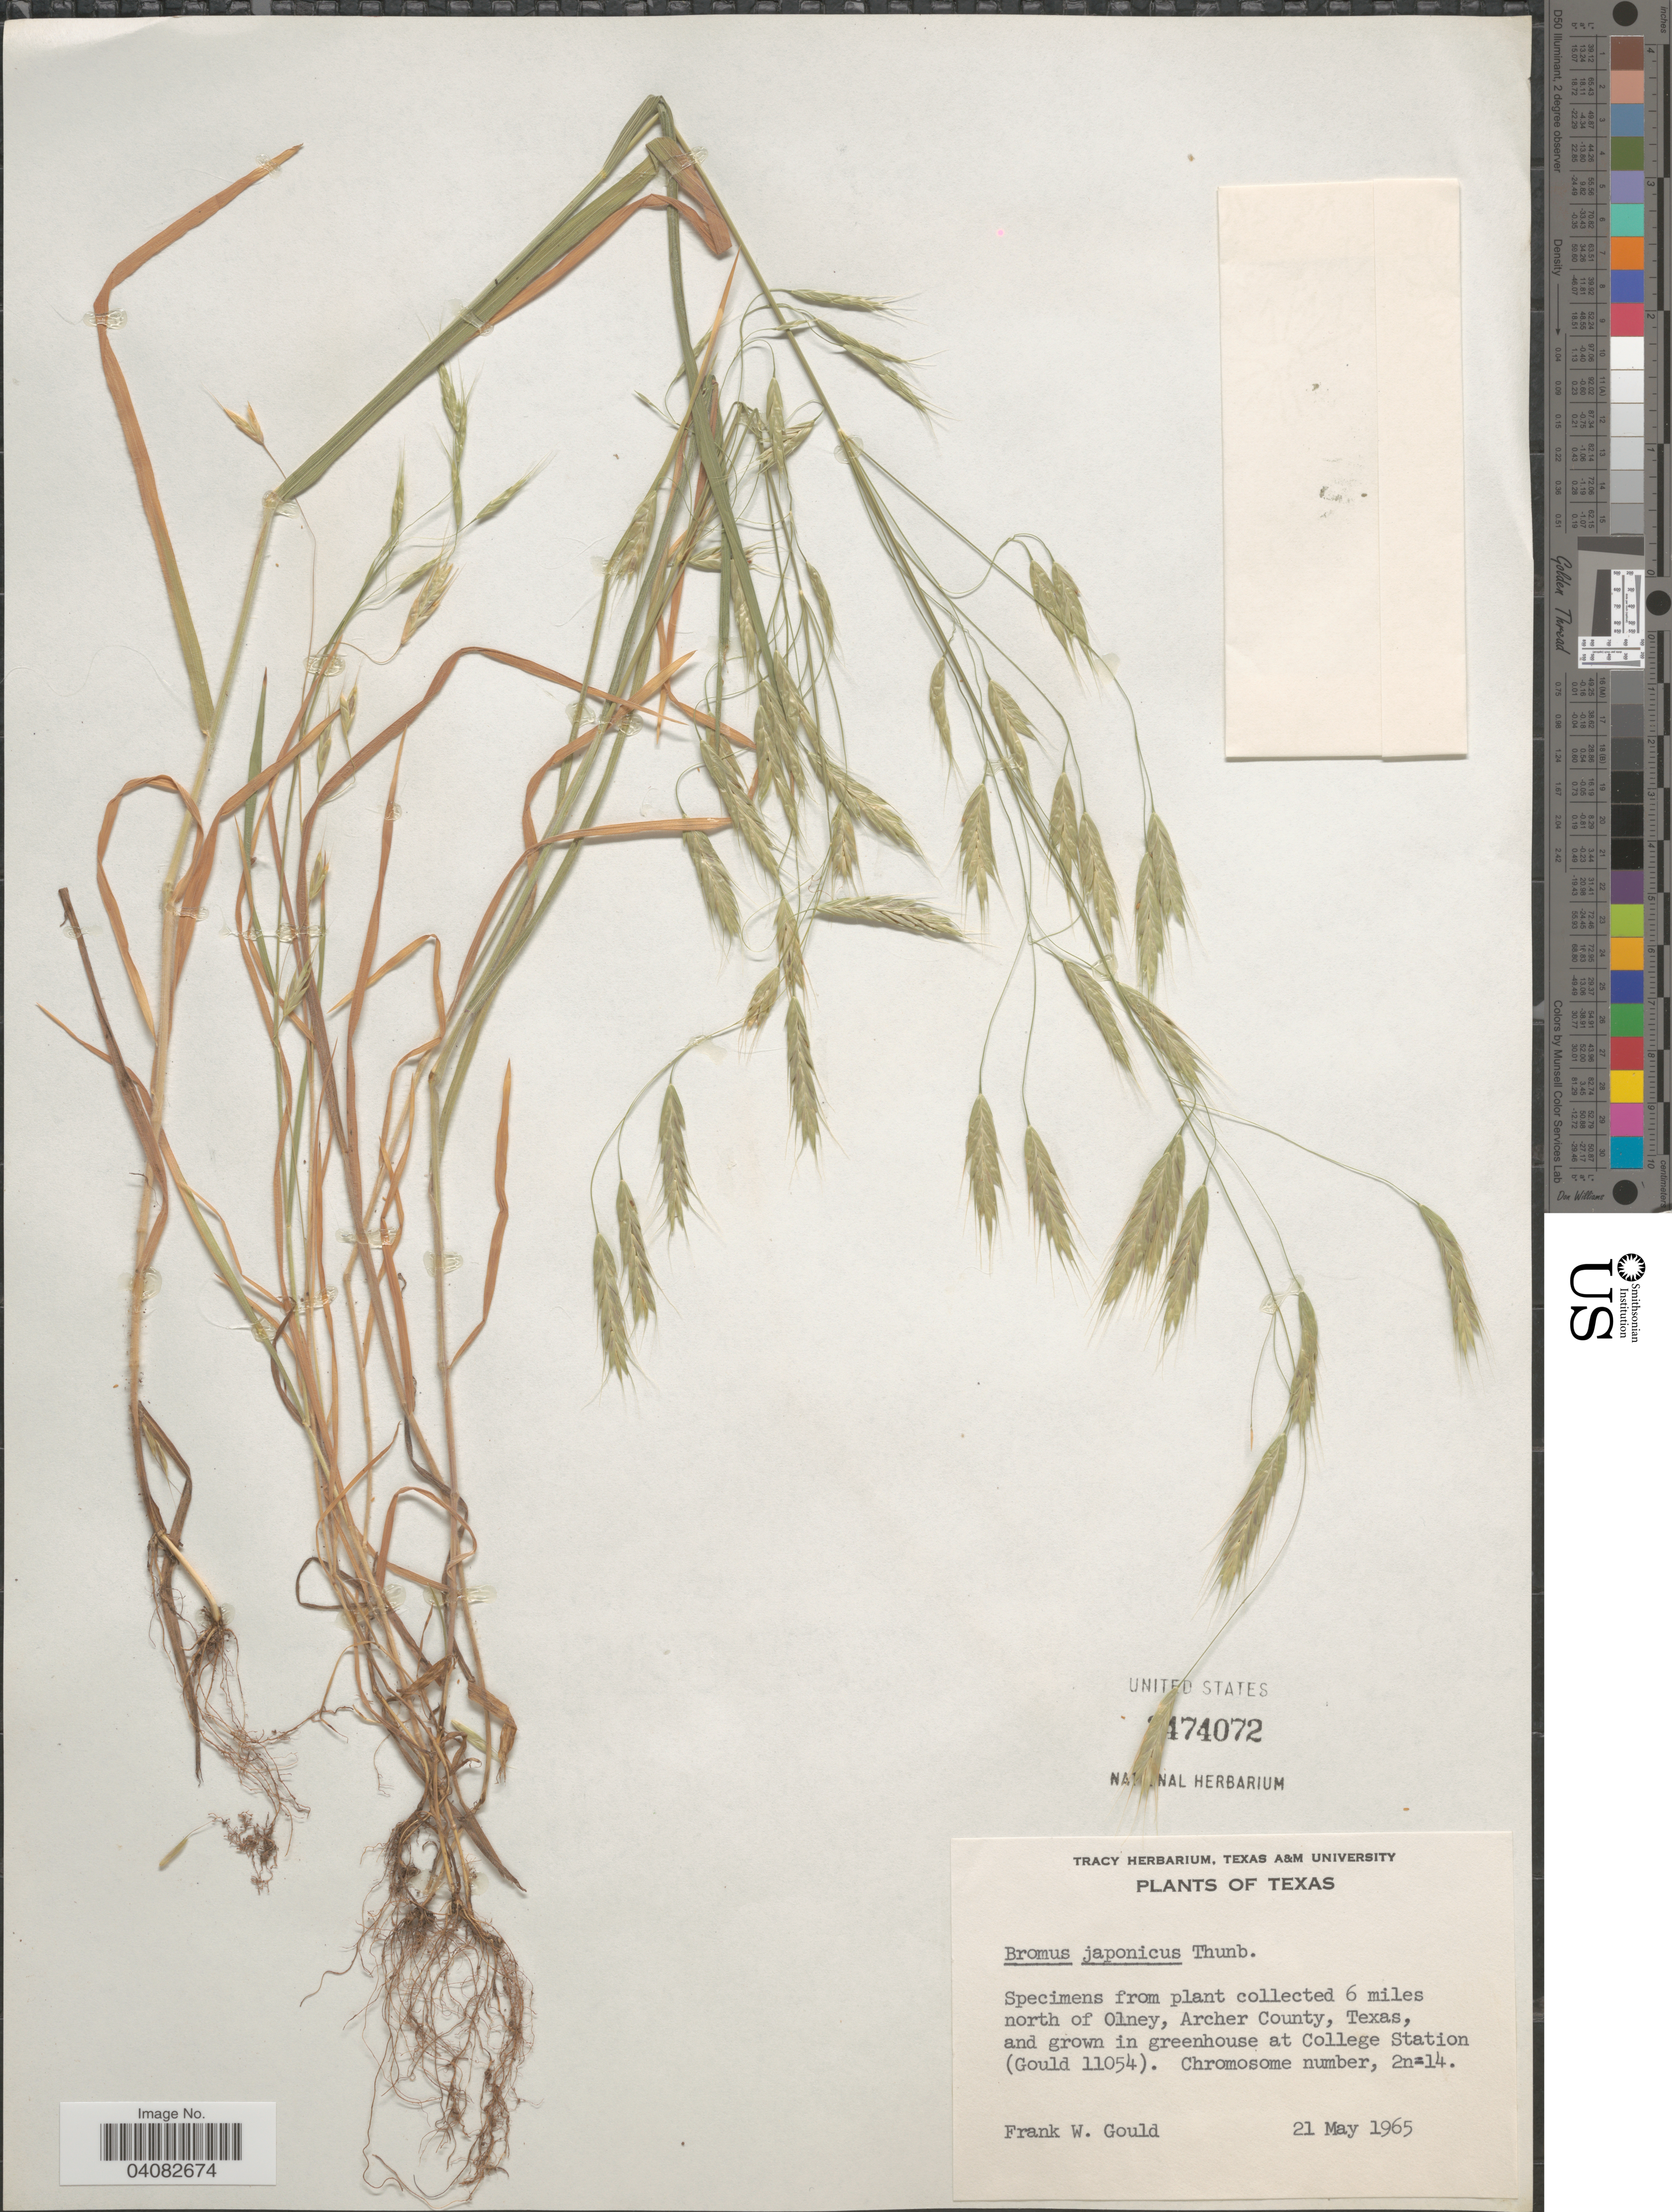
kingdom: Plantae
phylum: Tracheophyta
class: Liliopsida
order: Poales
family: Poaceae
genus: Bromus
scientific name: Bromus japonicus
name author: Houtt.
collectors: F. W. Gould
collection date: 1965-05-21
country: United States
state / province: Texas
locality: Grown in greenhouse at College Station.